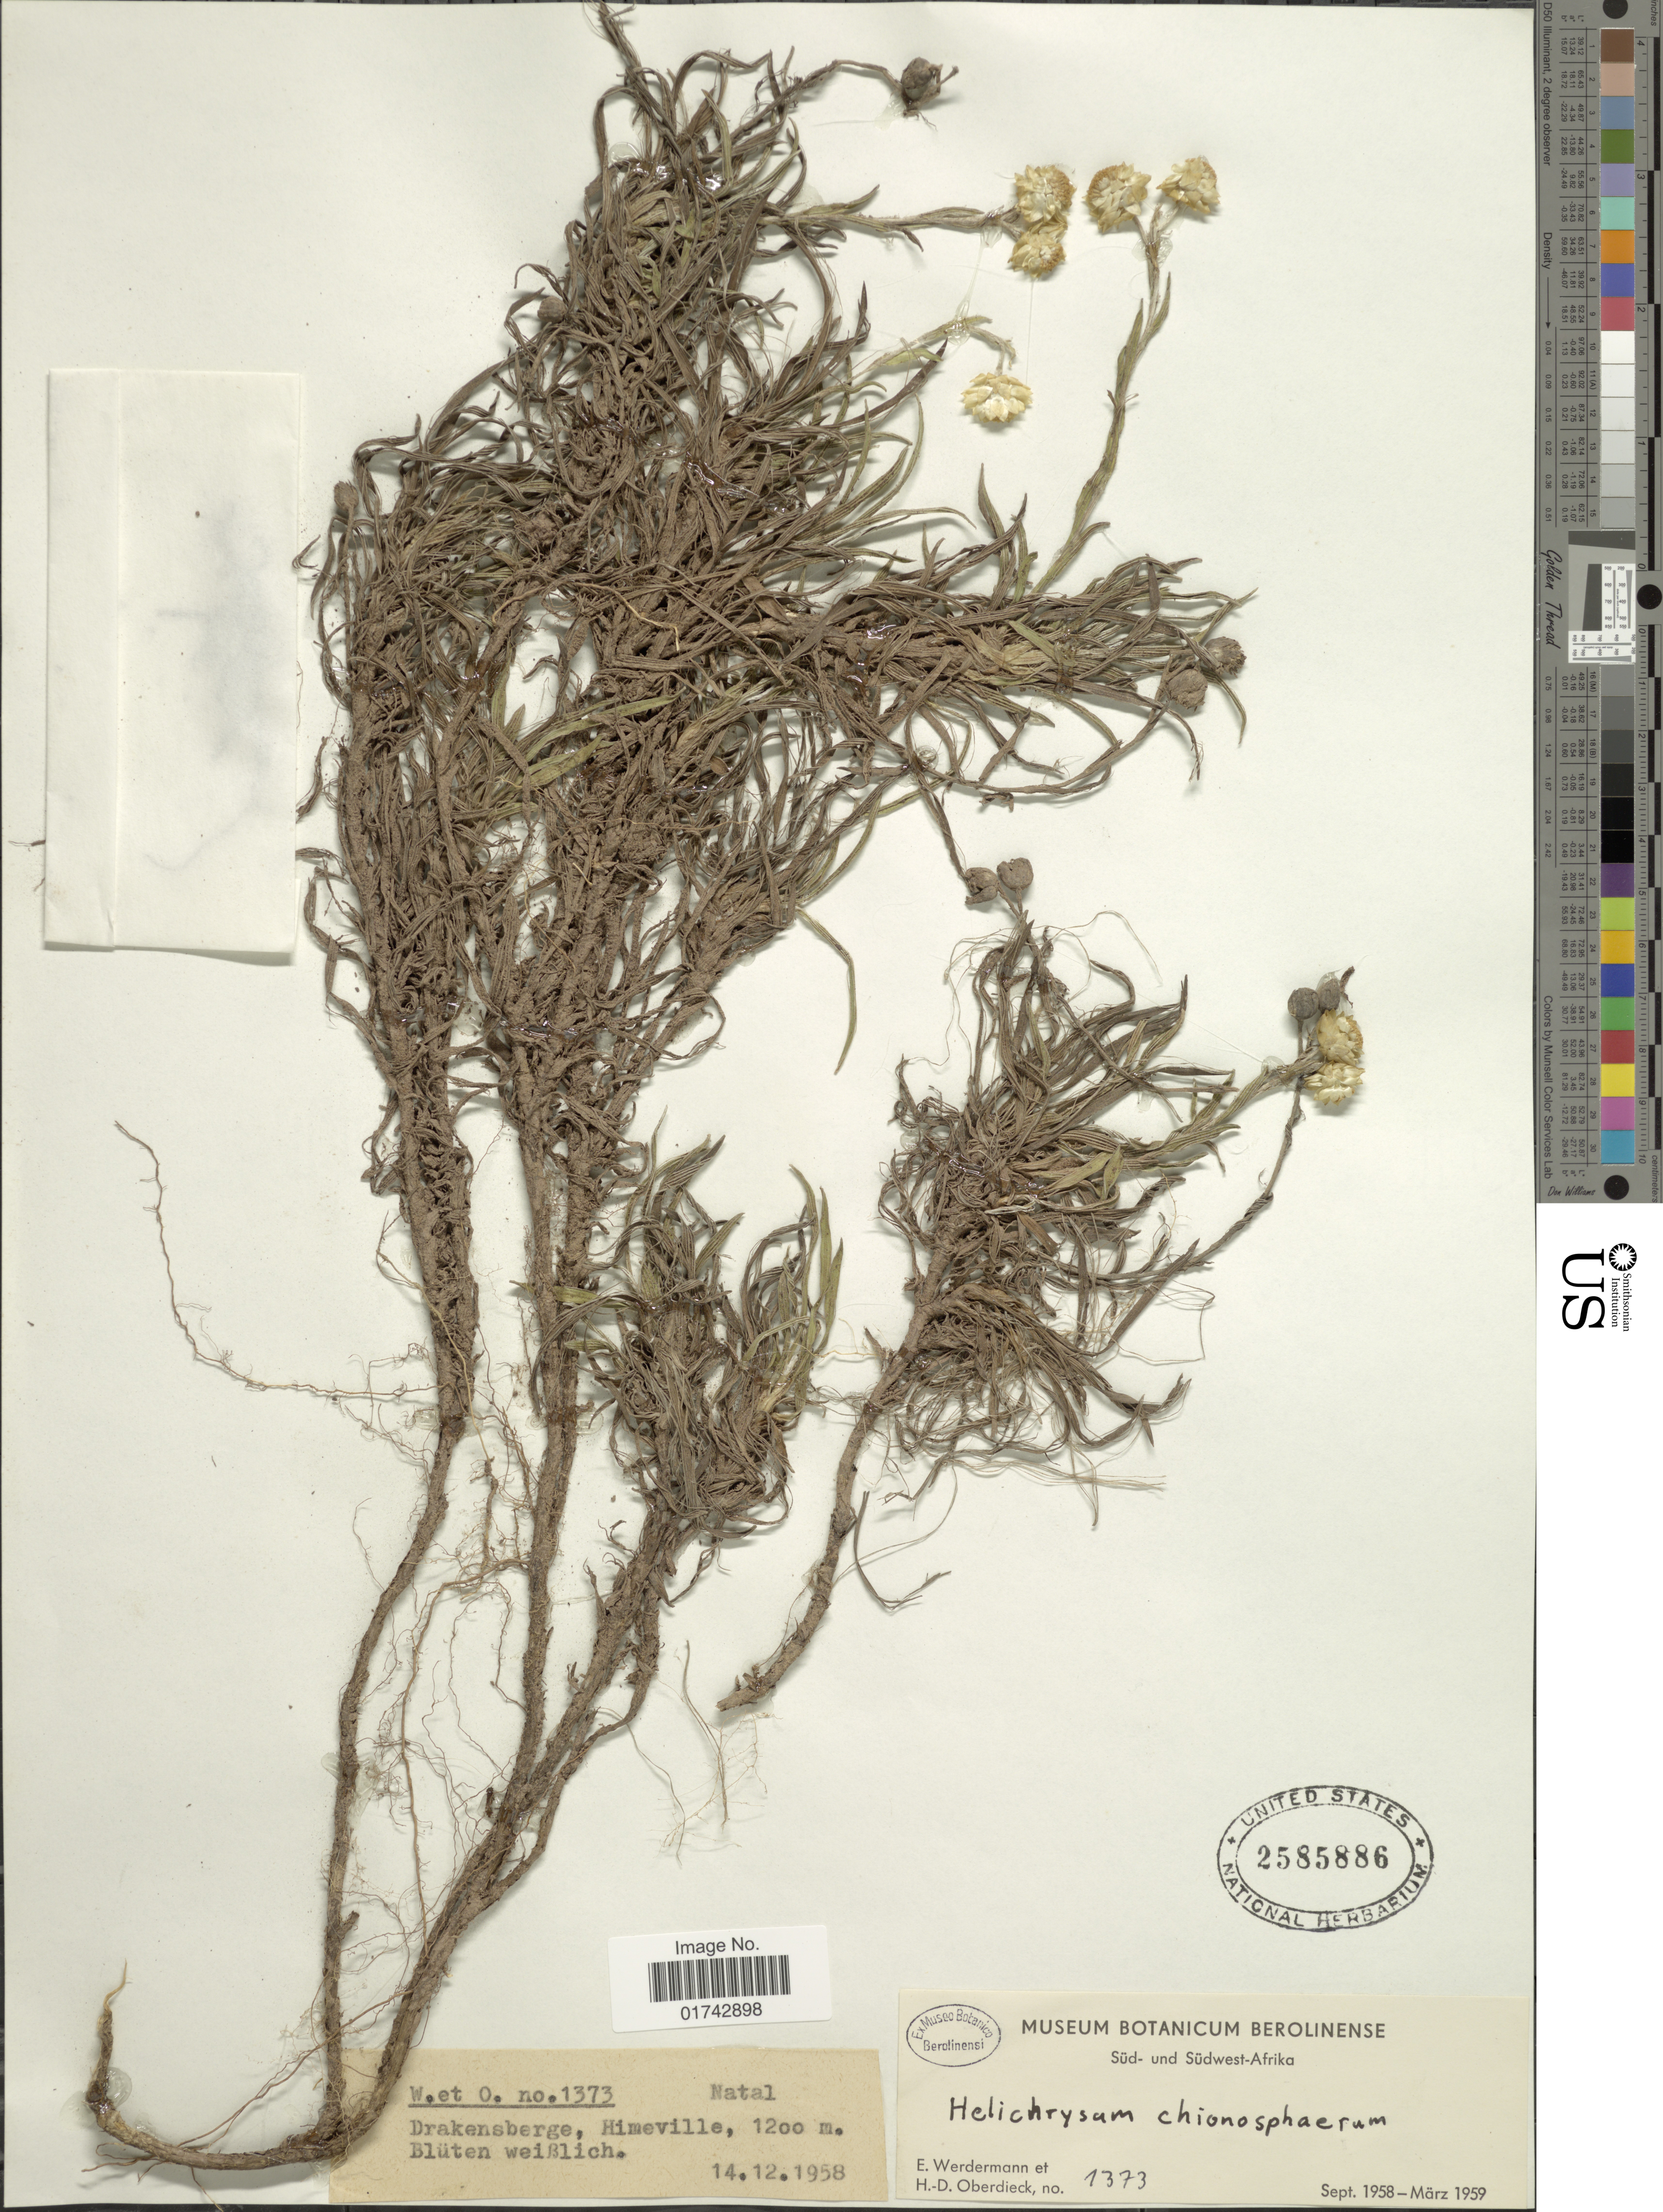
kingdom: Plantae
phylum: Tracheophyta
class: Magnoliopsida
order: Asterales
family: Asteraceae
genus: Helichrysum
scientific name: Helichrysum chionosphaerum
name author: DC.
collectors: E. Werdermann & H. Oberdieck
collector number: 1373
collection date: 1958-12-14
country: South Africa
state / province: KwaZulu-Natal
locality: Natal. Drakensberge, Himeville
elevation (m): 1200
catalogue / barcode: US 2585886